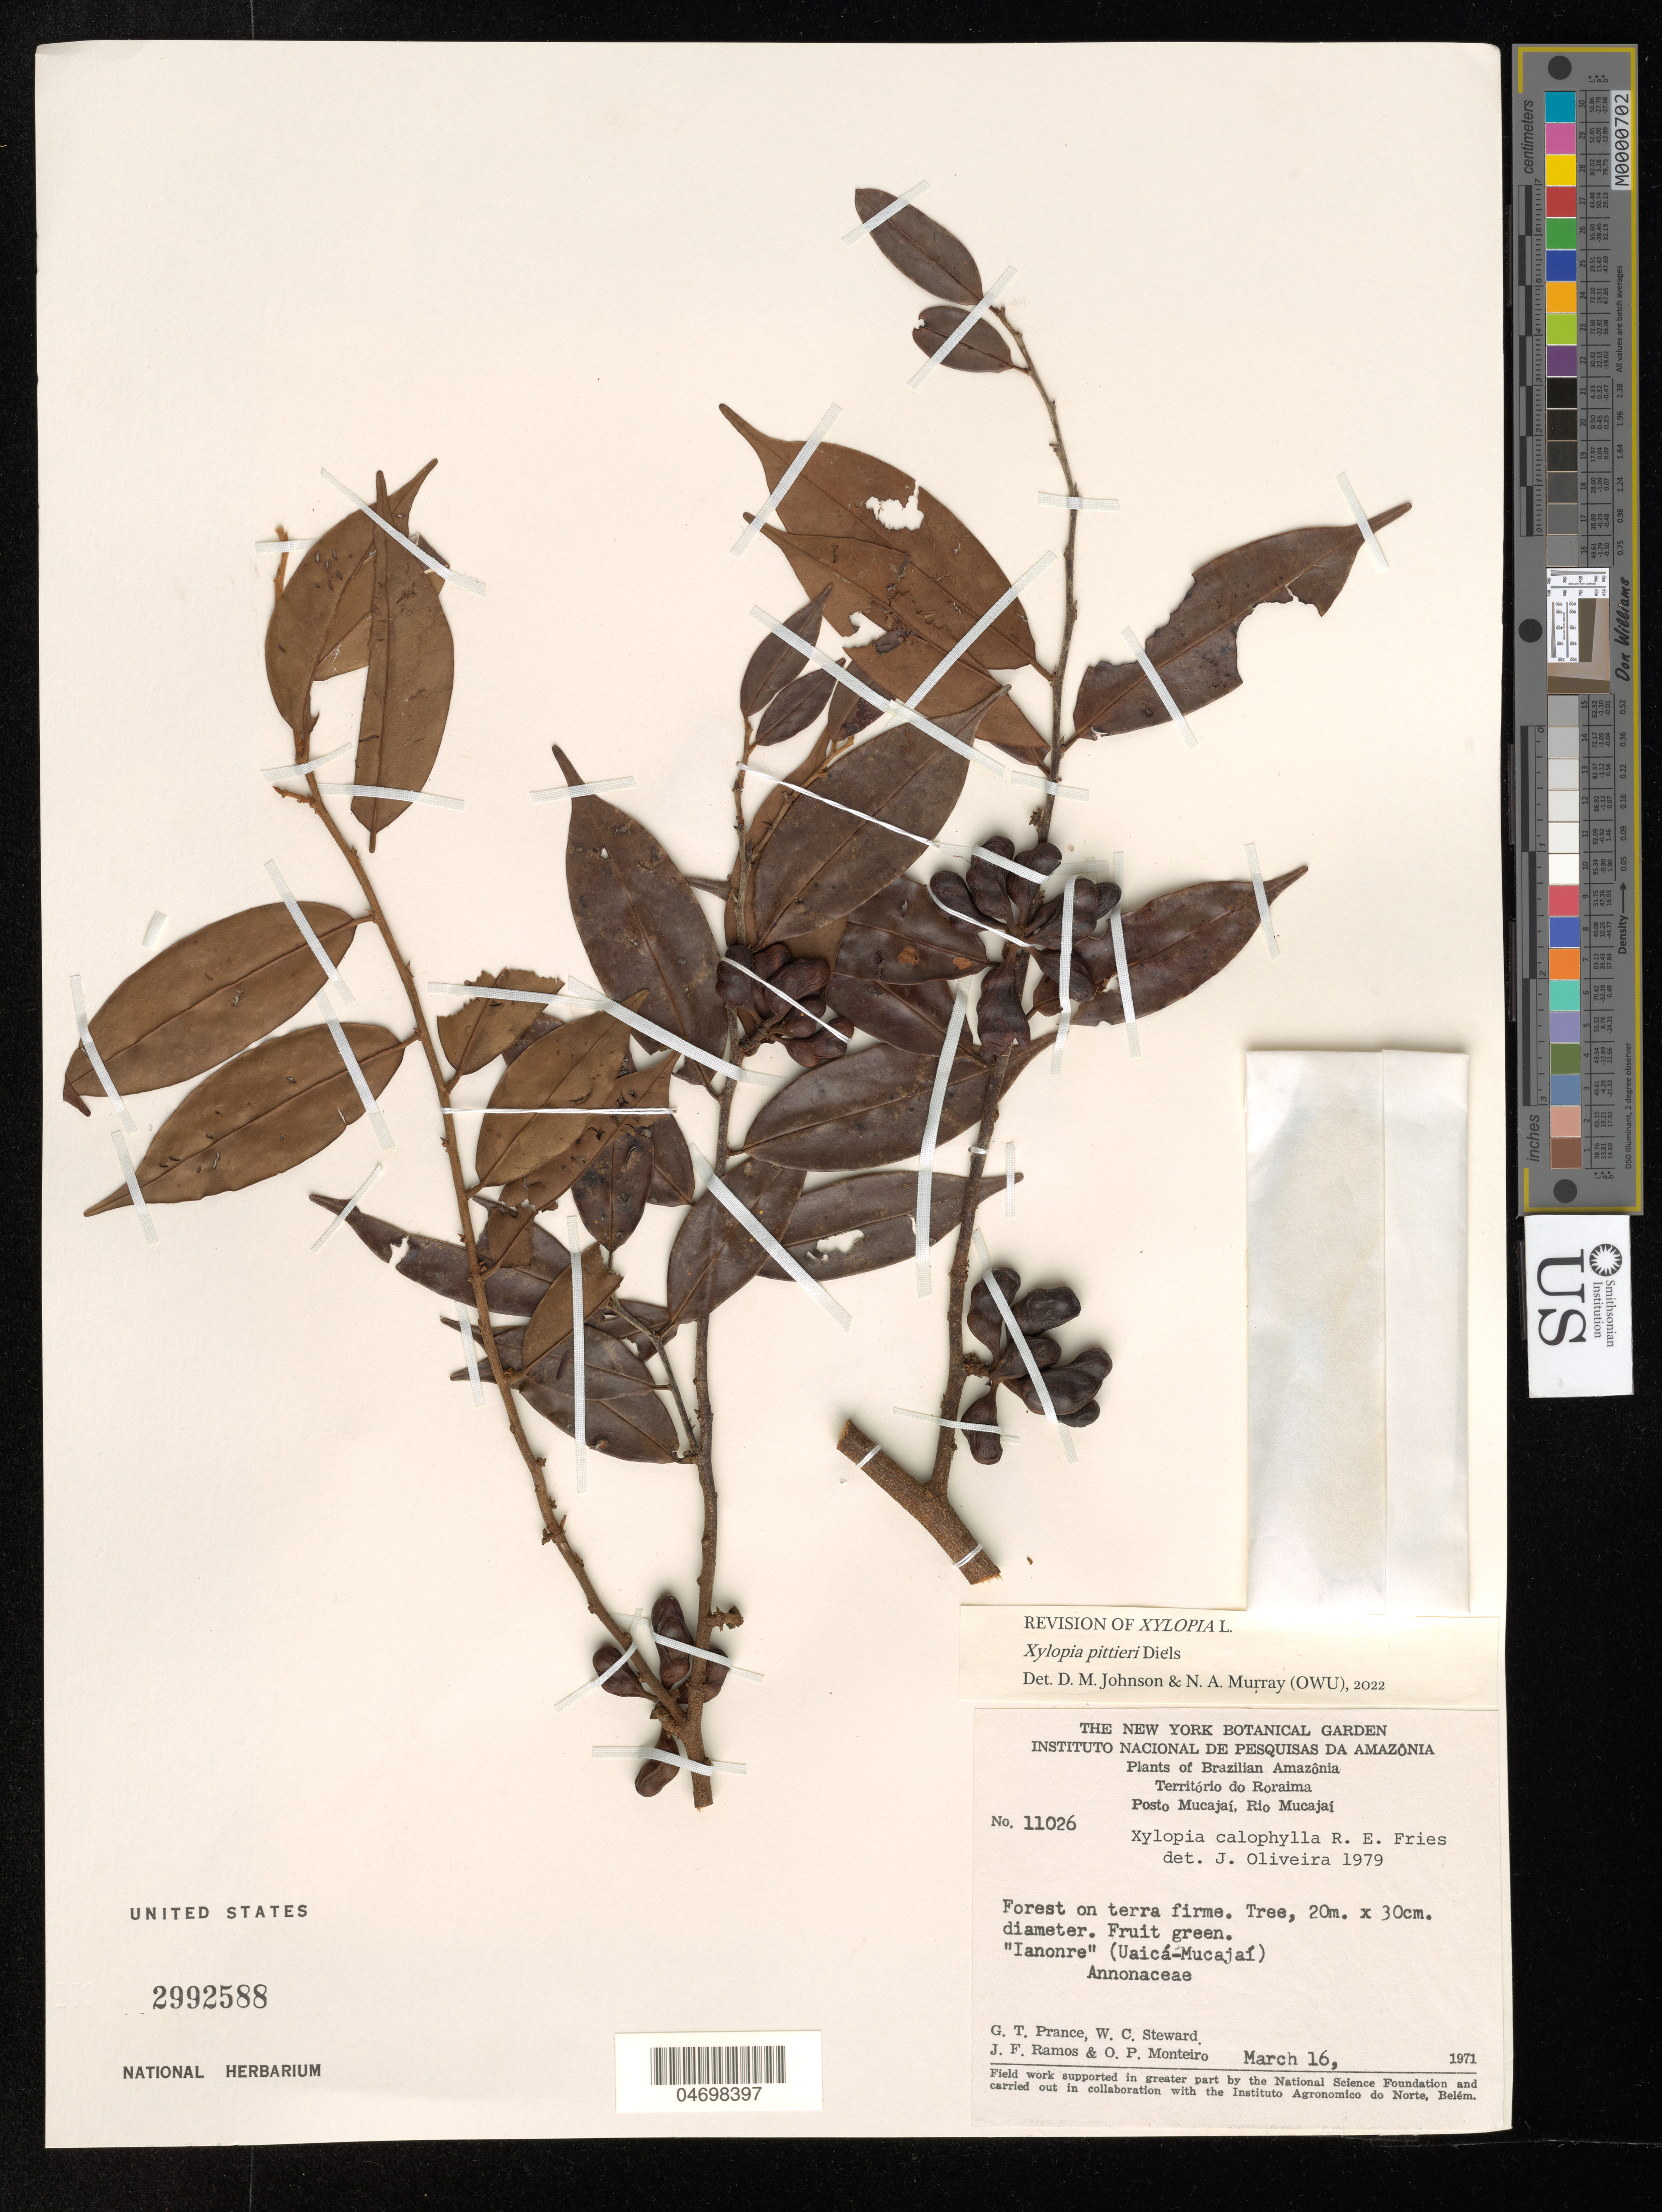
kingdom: Plantae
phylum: Tracheophyta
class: Magnoliopsida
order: Magnoliales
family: Annonaceae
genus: Xylopia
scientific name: Xylopia pittieri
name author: Diels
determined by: Johnson, D. M.; Murray, N. A.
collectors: G. T. Prance, W. C. Steward, J. F. Ramos & O. P. Monteiro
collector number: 11026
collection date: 1971-03-16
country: Brazil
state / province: Roraima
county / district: Mucajaí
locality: Posto Mucajaí, Rio Mucajaí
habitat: Forest on terra firme.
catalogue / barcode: US 2992588